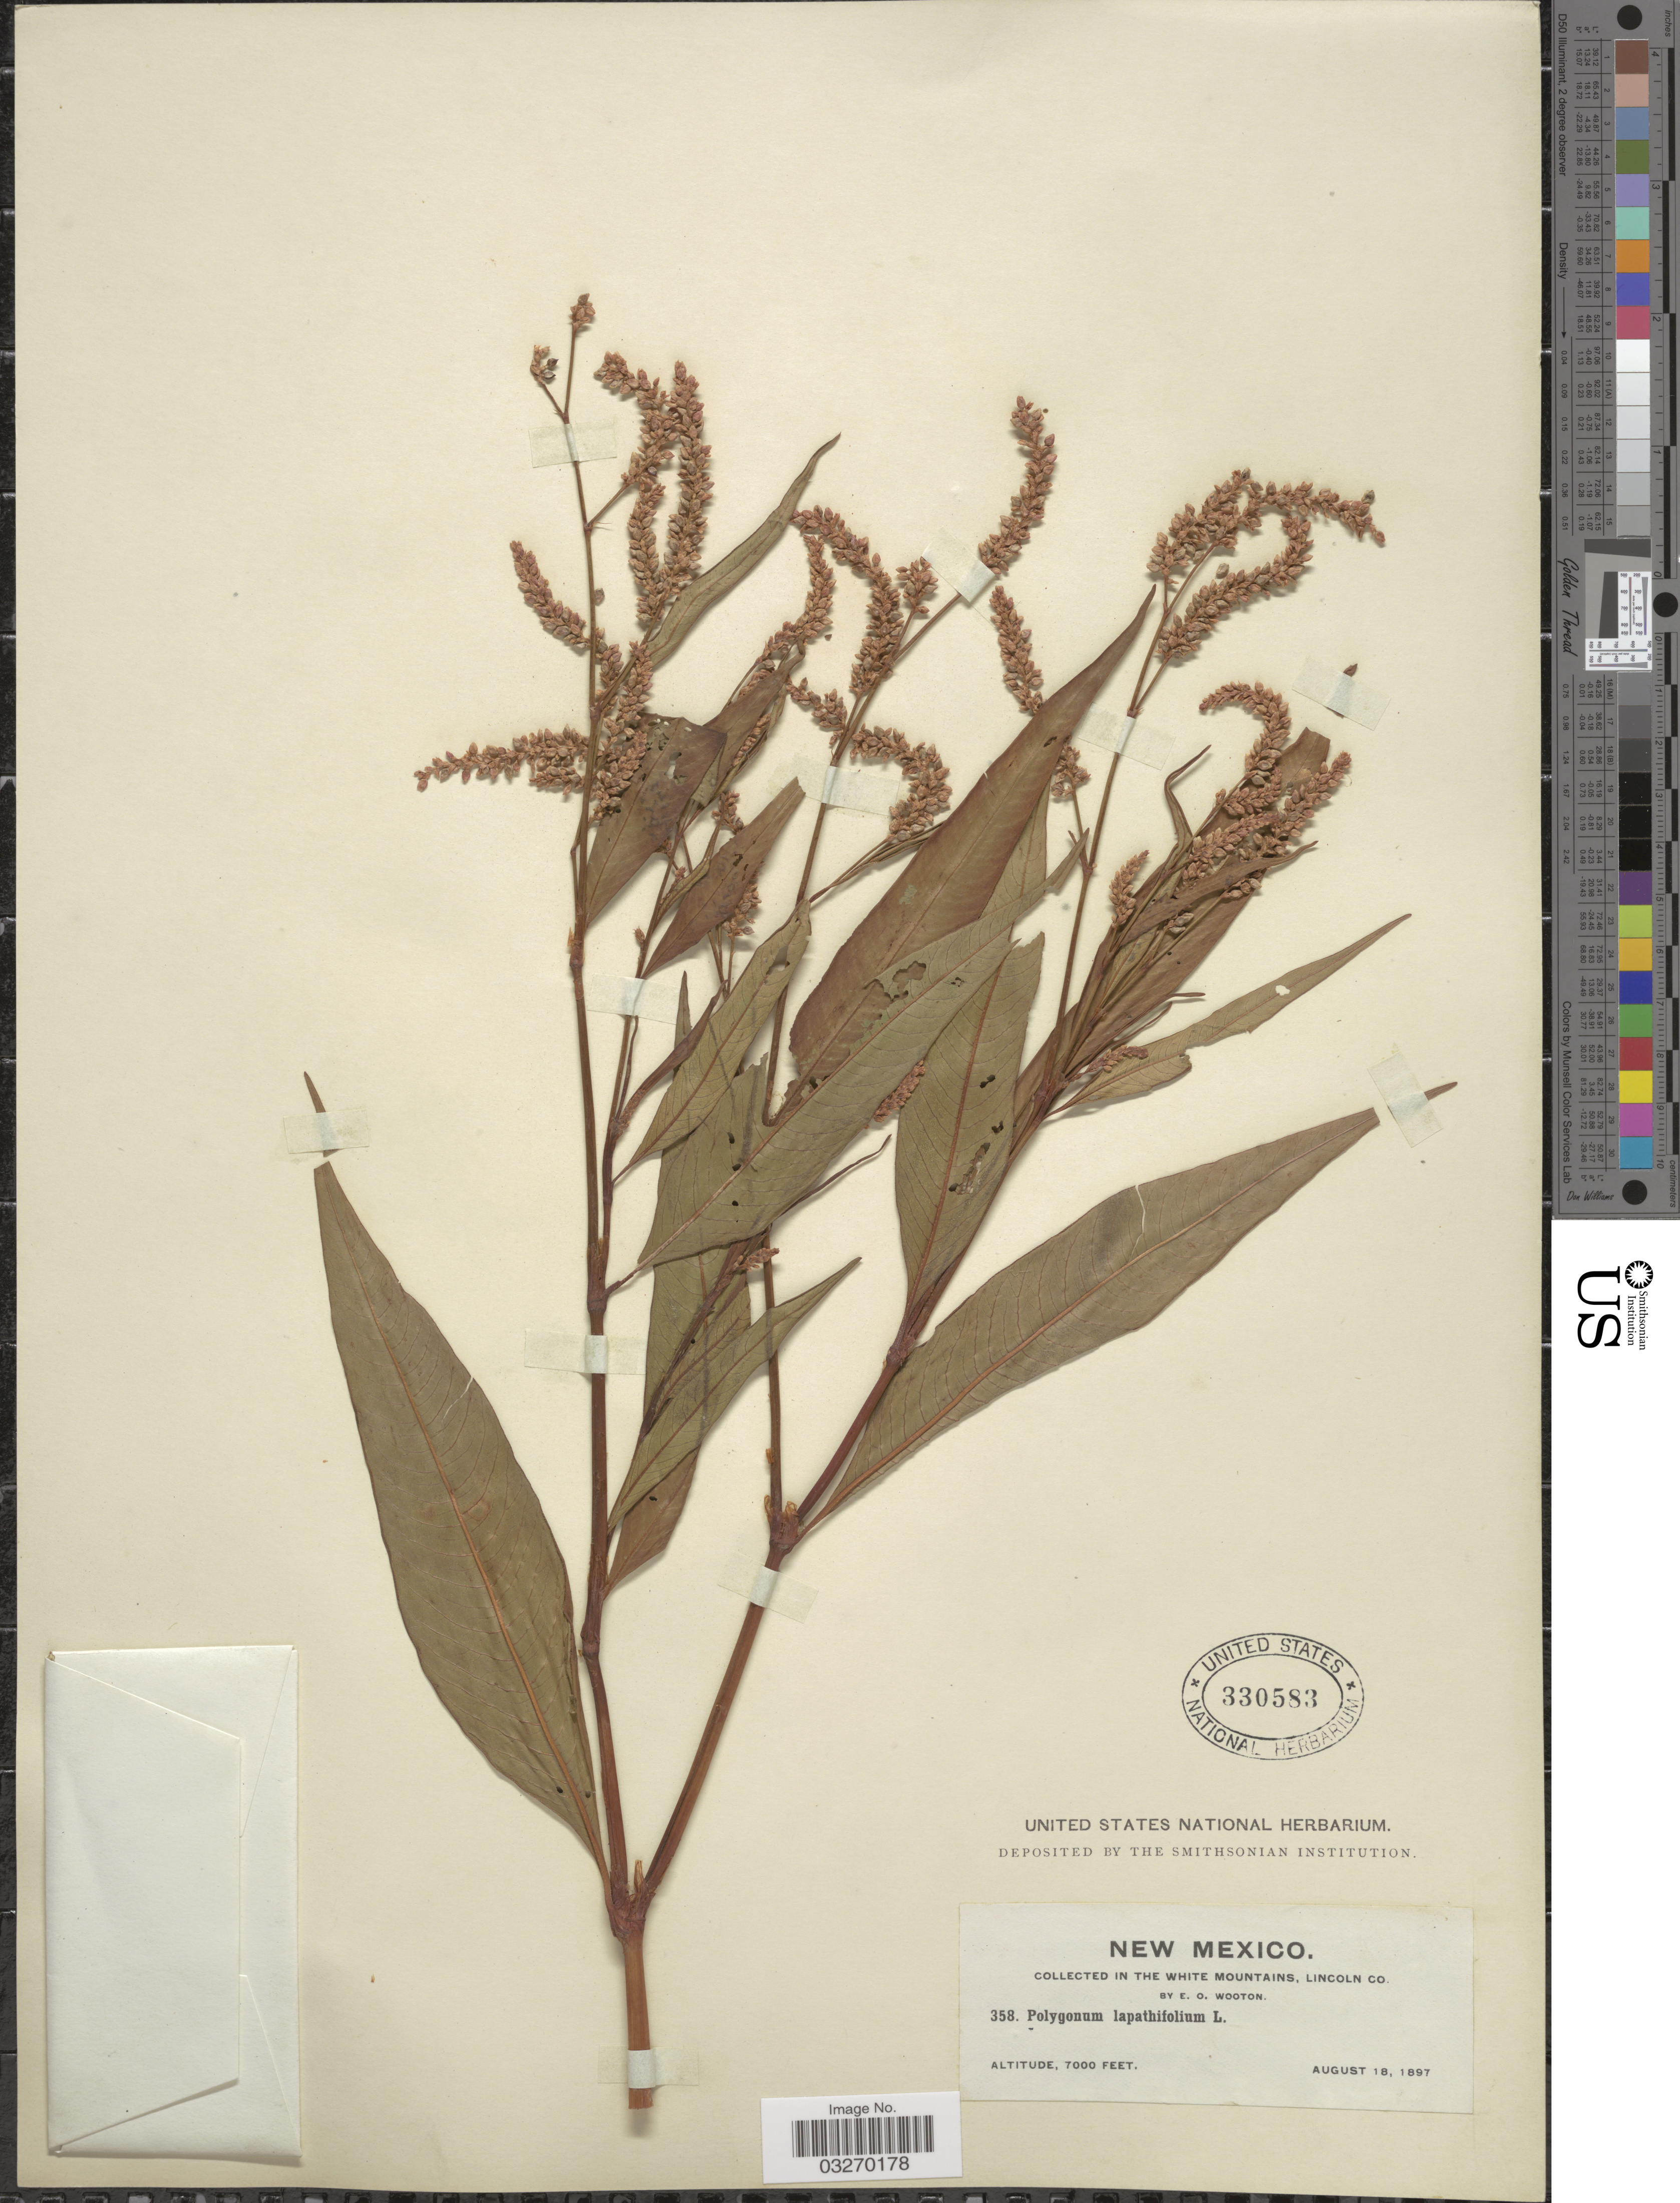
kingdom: Plantae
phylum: Tracheophyta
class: Magnoliopsida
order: Caryophyllales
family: Polygonaceae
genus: Persicaria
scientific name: Persicaria lapathifolia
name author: (L.) Delarbre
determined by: Atha, D. E.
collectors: E. O. Wooton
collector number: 358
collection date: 1897-07-18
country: United States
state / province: New Mexico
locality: In the White Mountains, Lincoln Co.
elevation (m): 2134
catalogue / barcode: US 330583